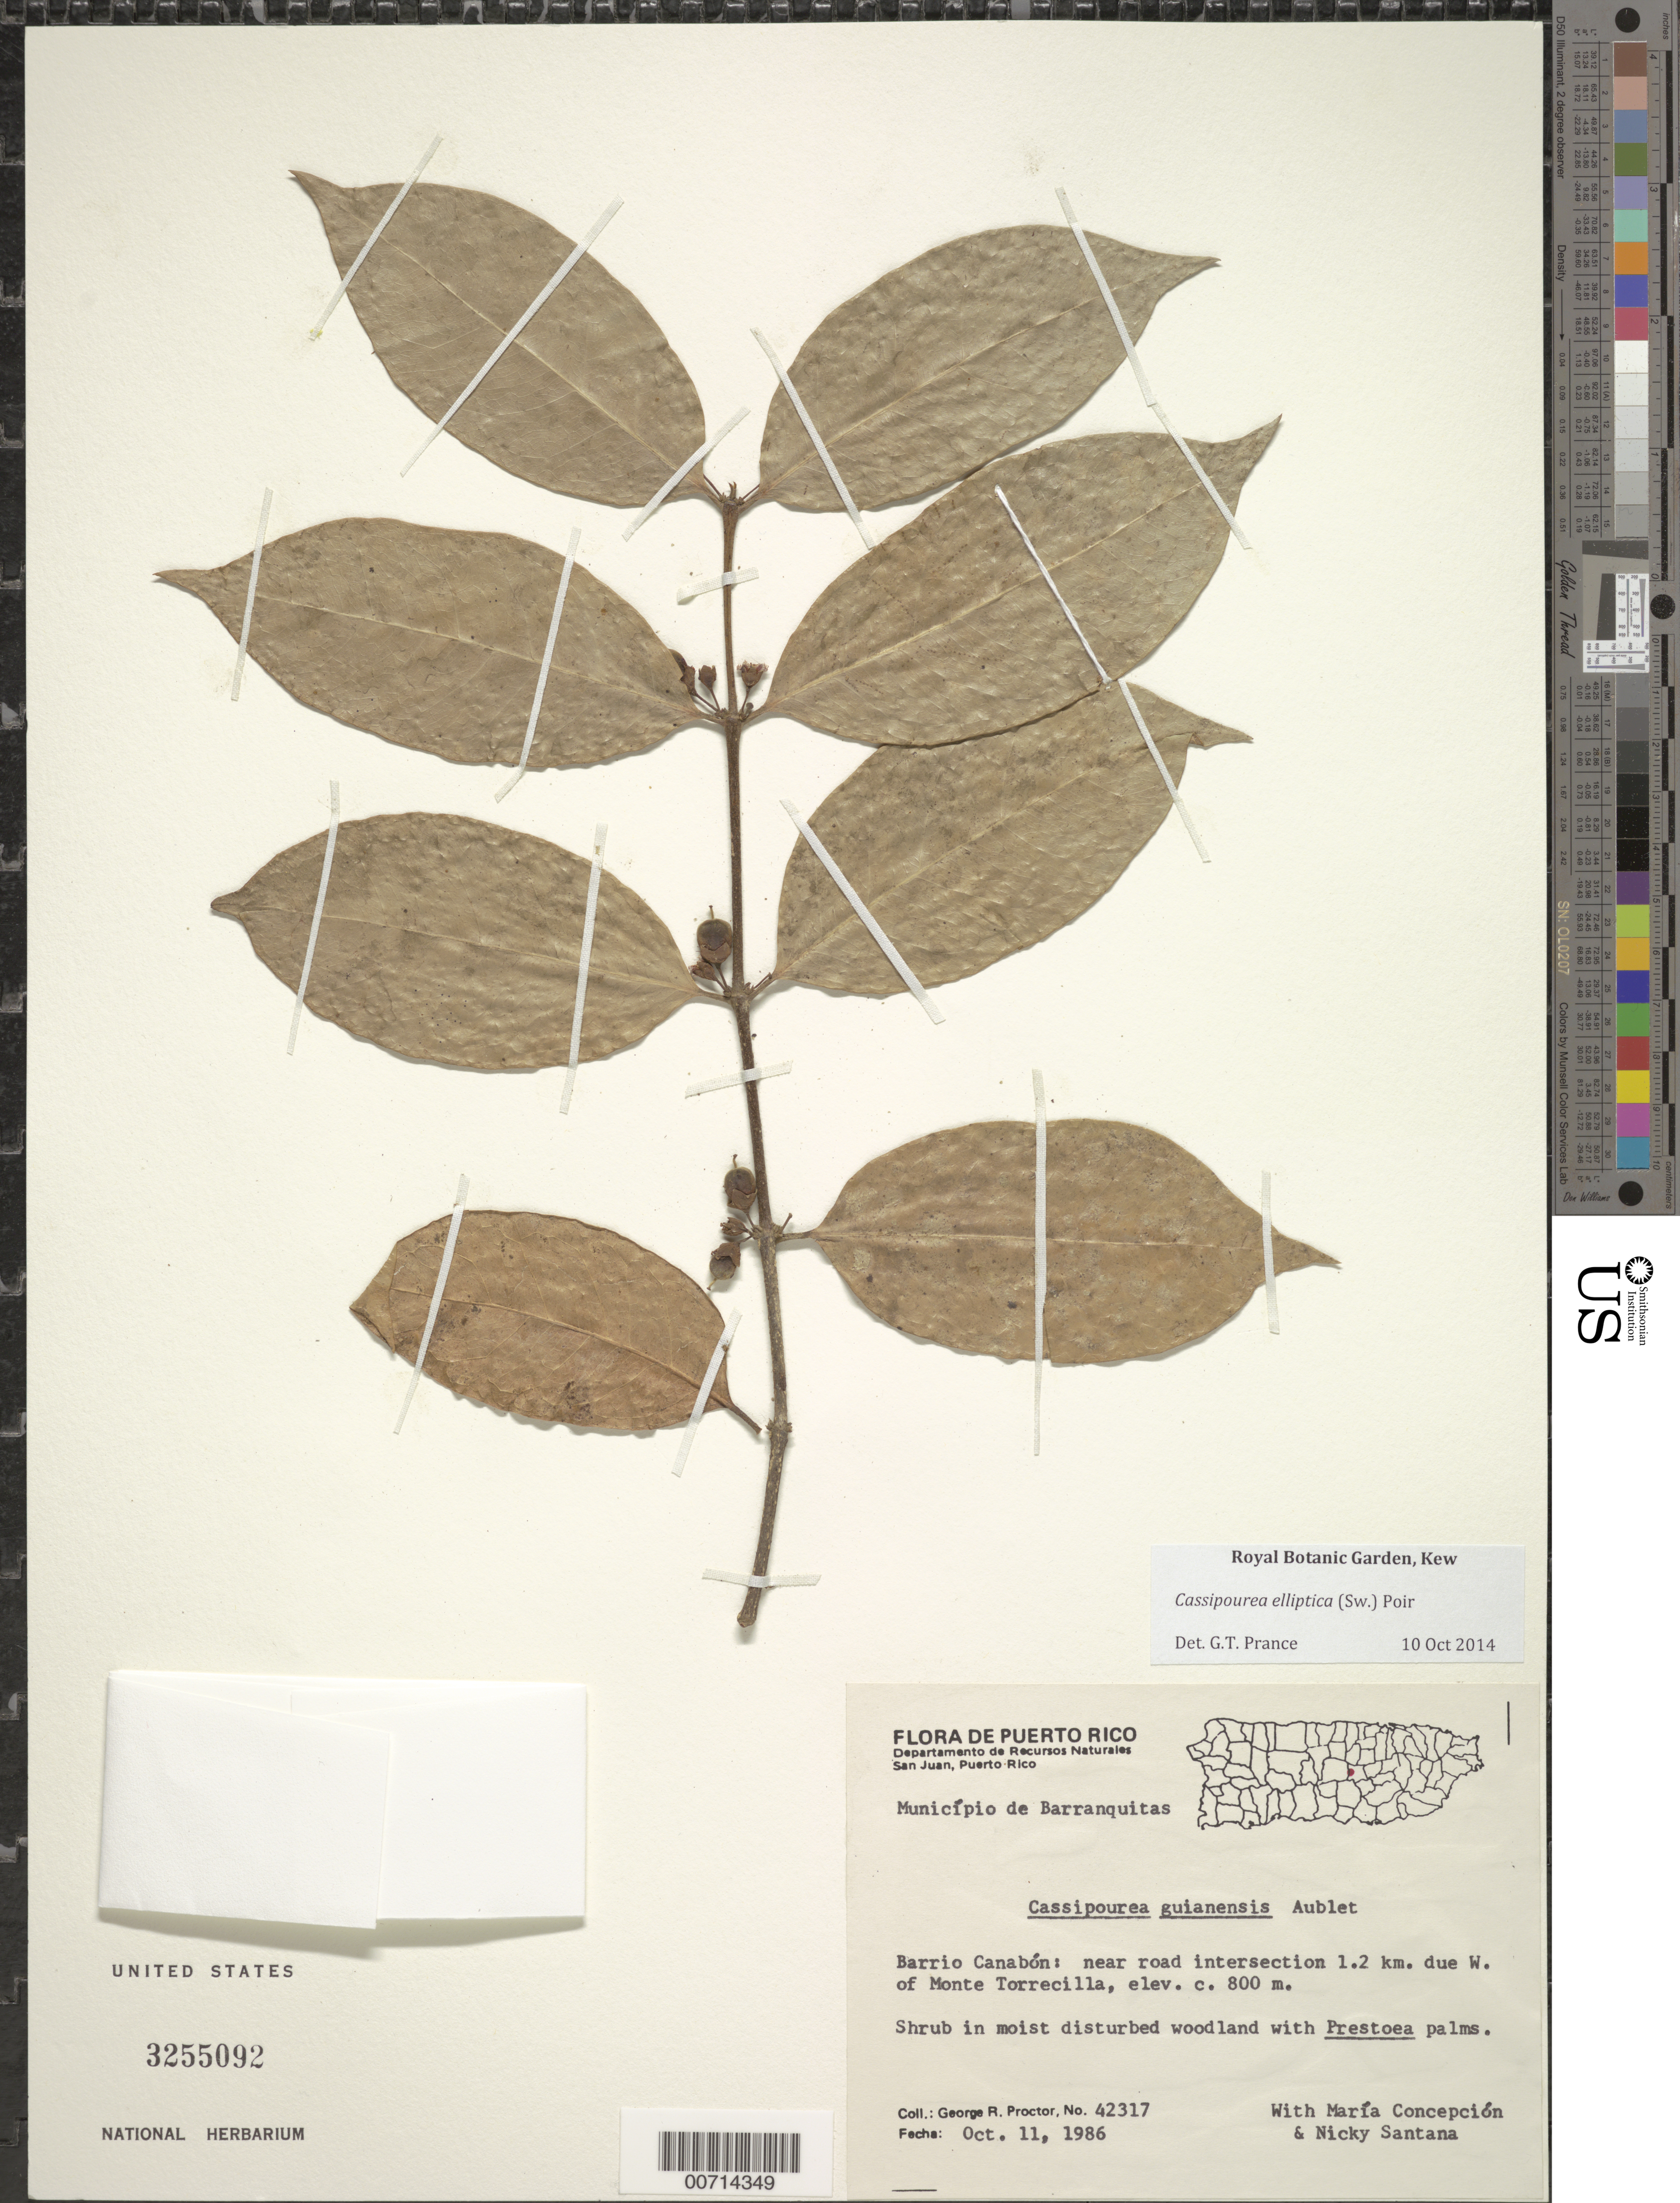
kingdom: Plantae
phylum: Tracheophyta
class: Magnoliopsida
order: Malpighiales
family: Rhizophoraceae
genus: Cassipourea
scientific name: Cassipourea elliptica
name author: (Sw.) Poir.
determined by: Prance, G. T.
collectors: G. R. Proctor, M. Concepción & N. Santana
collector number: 42317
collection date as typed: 11 Oct 1986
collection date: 1986-10-11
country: Puerto Rico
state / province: Barranquitas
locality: Mun. Barranquitas, Barrio Canabón: near road intersection 1.2 km due W of Monte Torrecilla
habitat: Moist disturbed woodland w/Prestoea palms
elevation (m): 800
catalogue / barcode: US 3255092